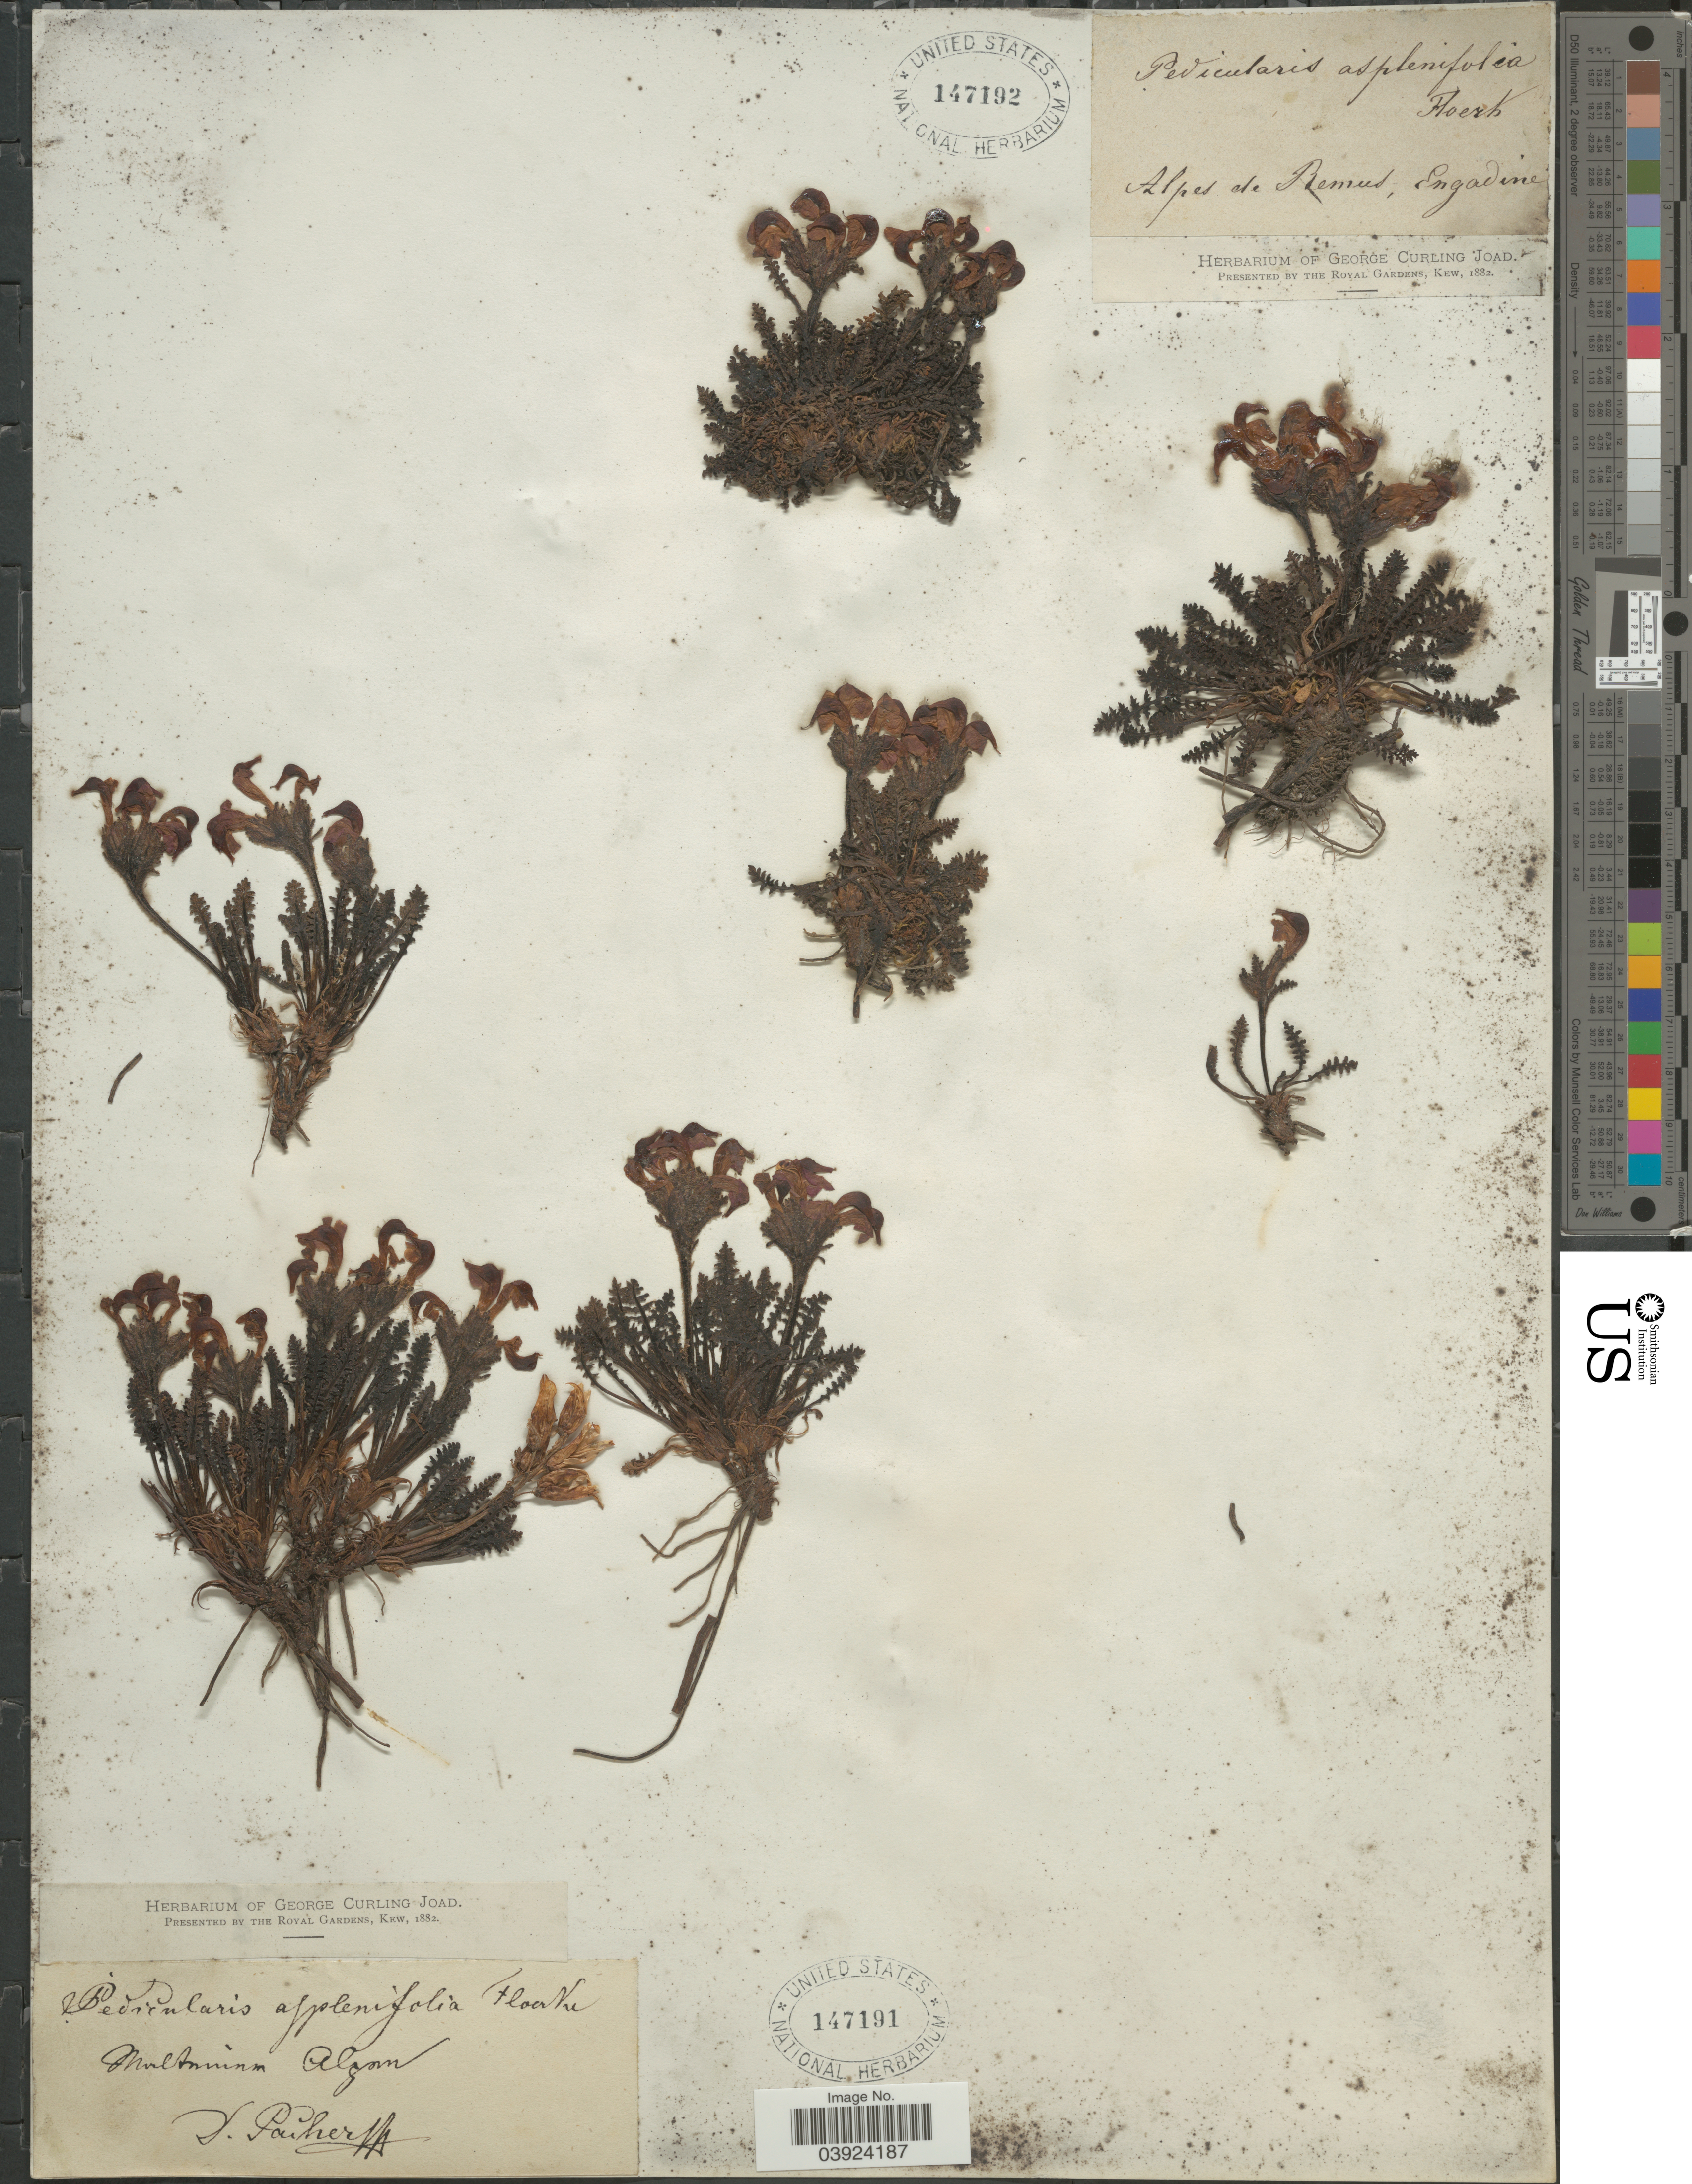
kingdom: Plantae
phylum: Tracheophyta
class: Magnoliopsida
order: Lamiales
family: Orobanchaceae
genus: Pedicularis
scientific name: Pedicularis asplenifolia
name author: Flörke ex Willd.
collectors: Paiher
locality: Moltminn [interpreted]. Alzon.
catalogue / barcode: US 147191